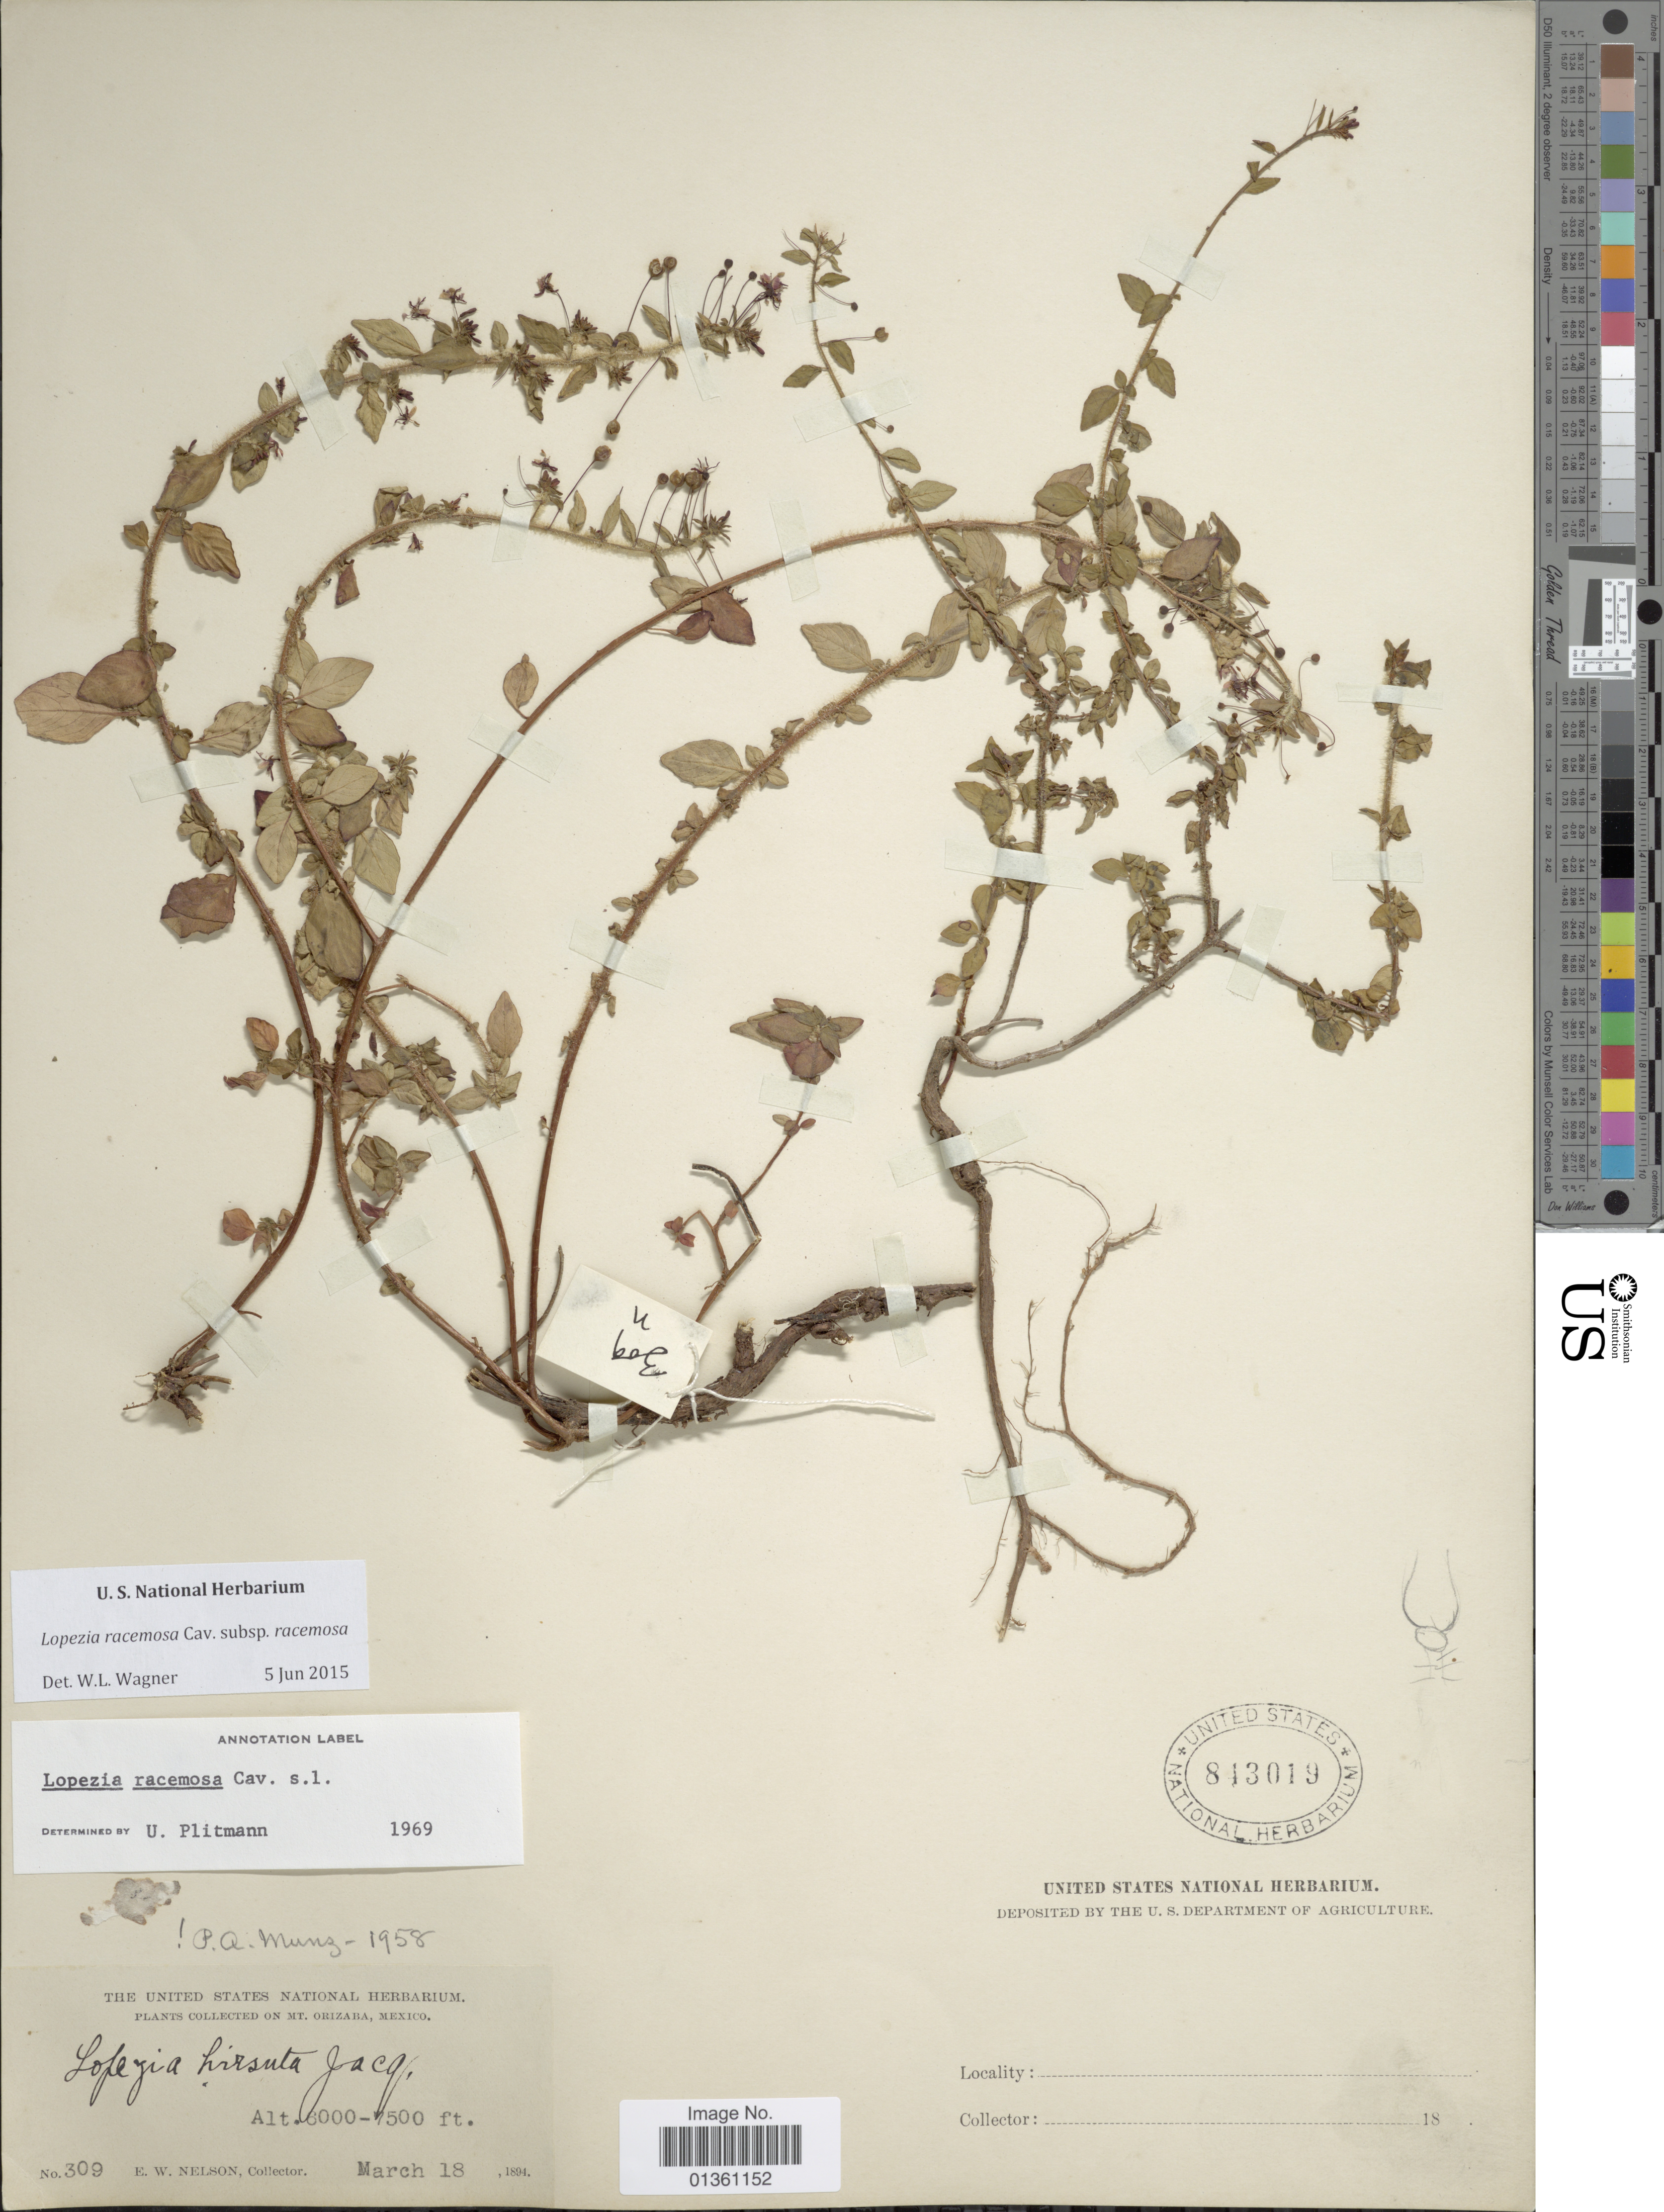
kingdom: Plantae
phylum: Tracheophyta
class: Magnoliopsida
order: Myrtales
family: Onagraceae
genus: Lopezia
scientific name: Lopezia racemosa subsp. racemosa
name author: Cav.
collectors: E. W. Nelson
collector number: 309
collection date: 1894-03-18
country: Mexico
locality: Mt. Orizaba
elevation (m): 1829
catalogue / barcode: US 843019